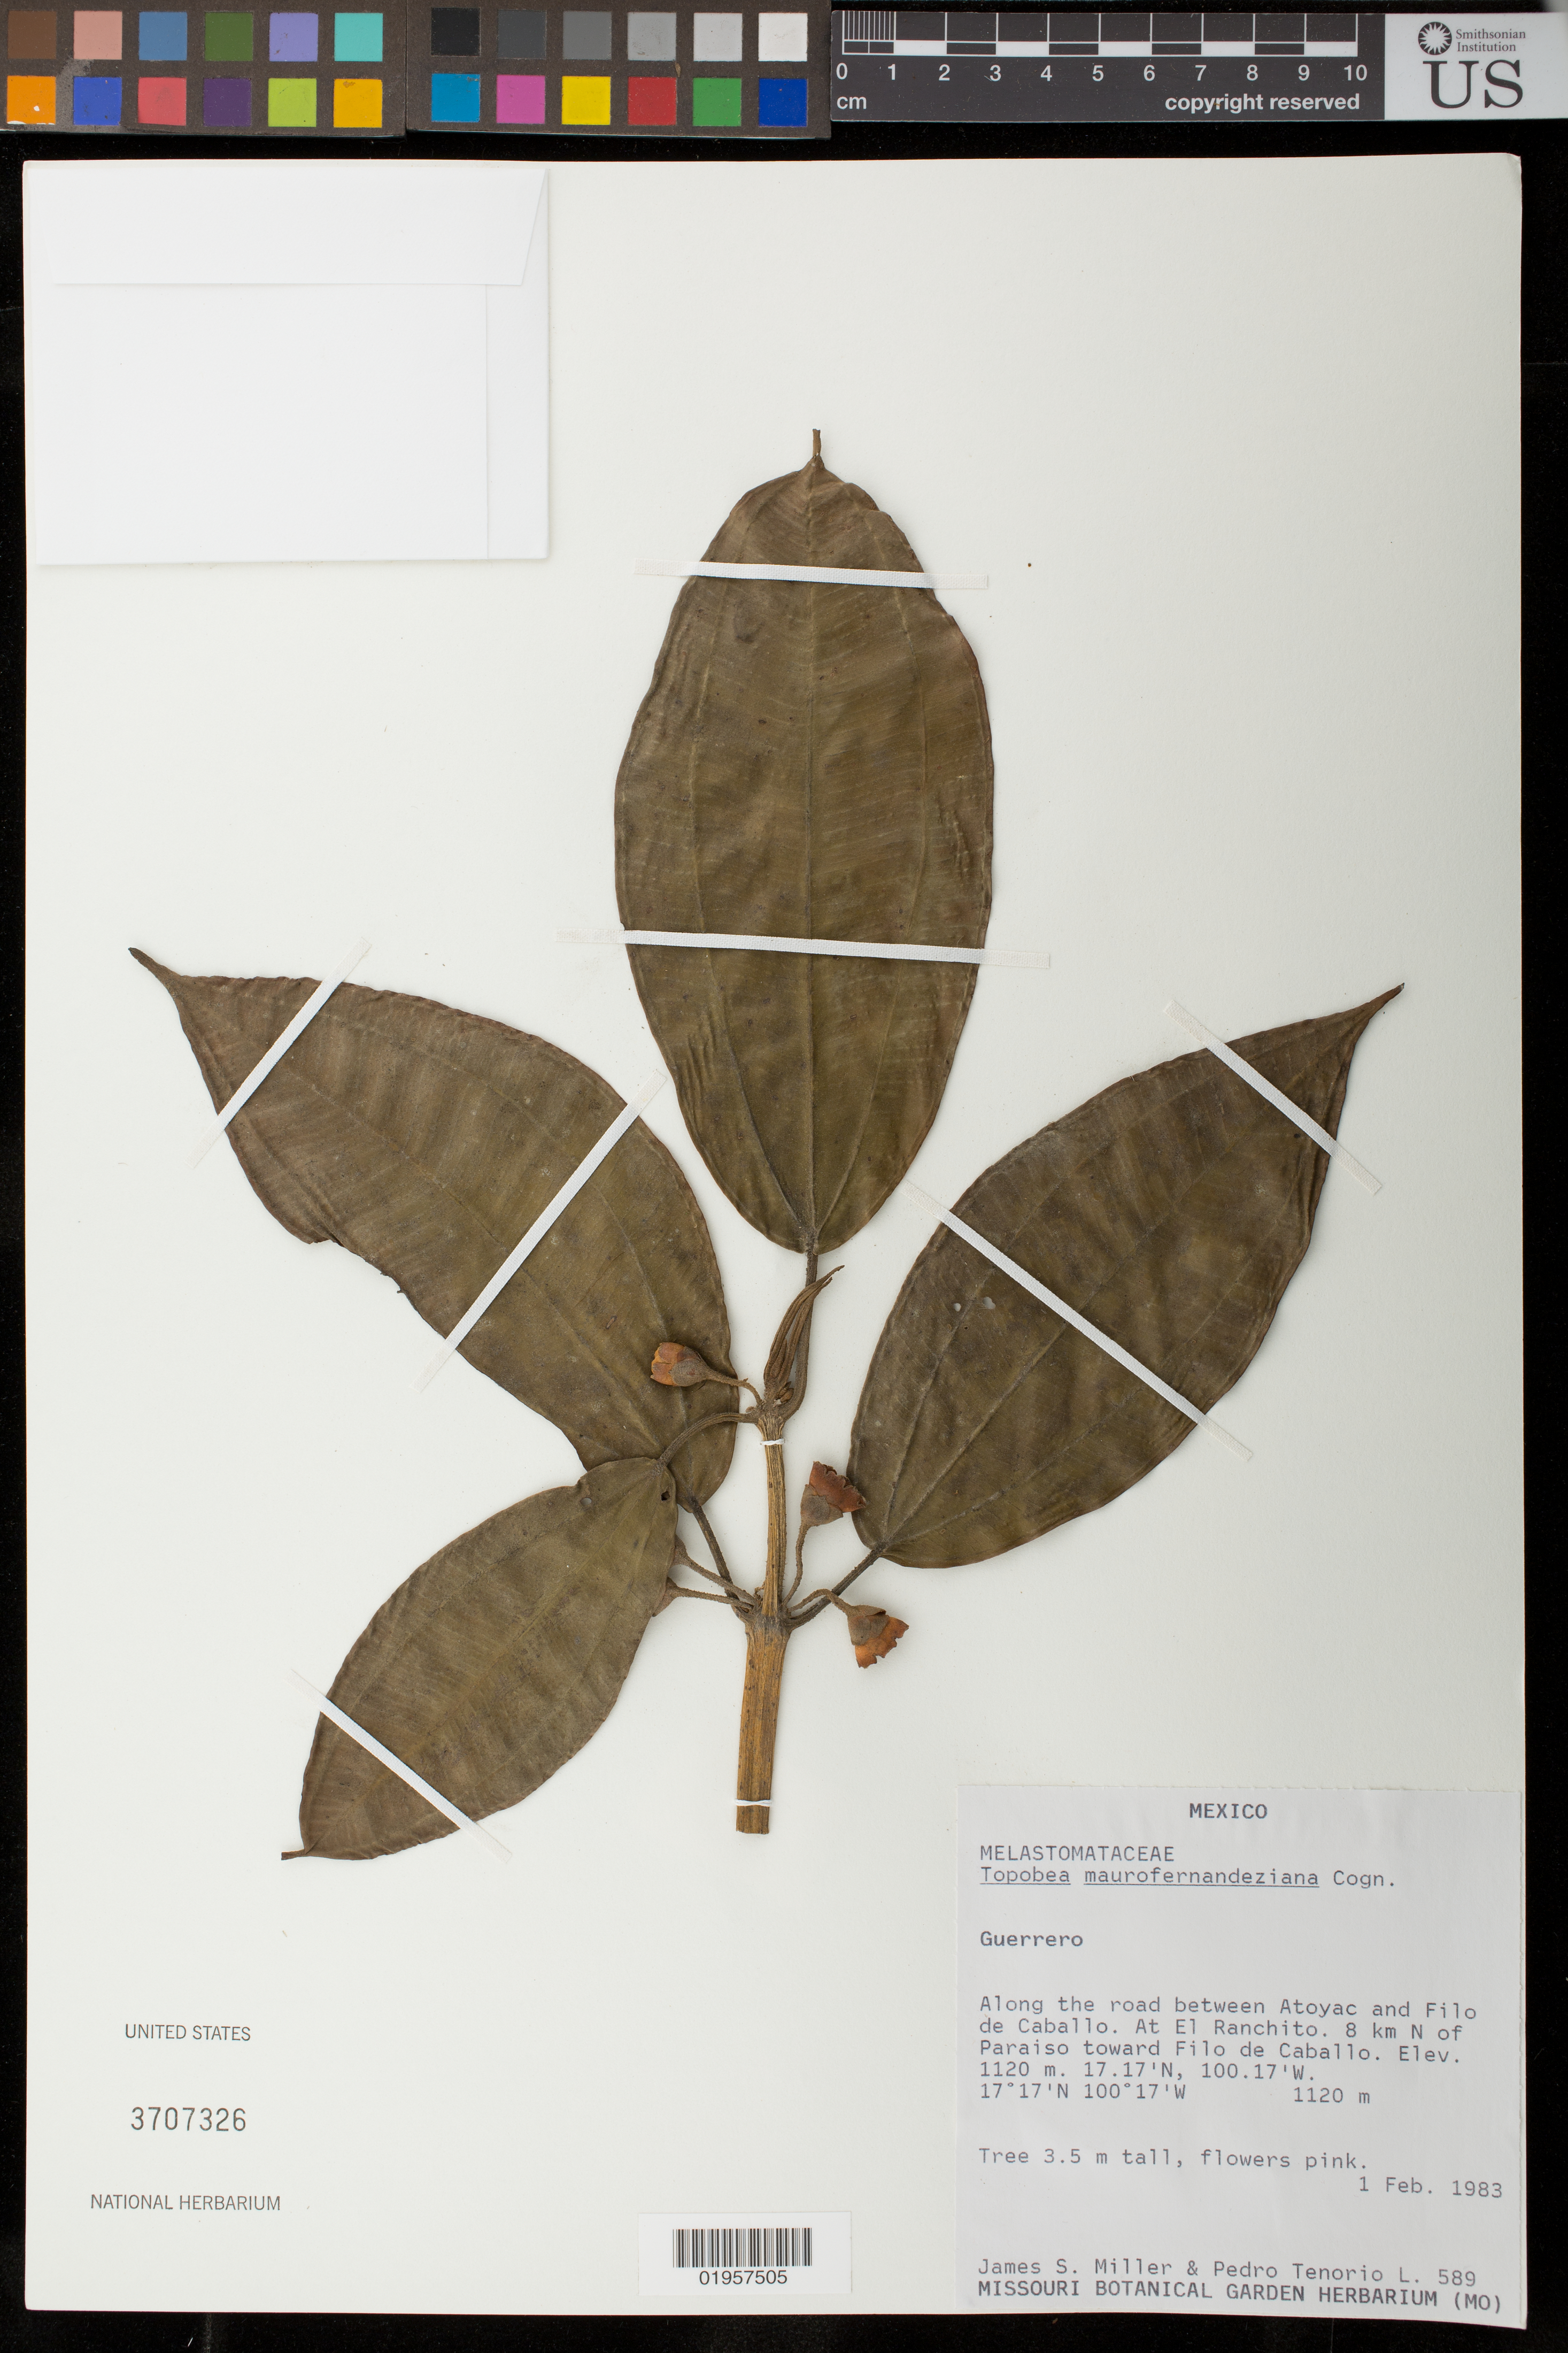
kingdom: Plantae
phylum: Tracheophyta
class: Magnoliopsida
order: Myrtales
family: Melastomataceae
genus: Topobea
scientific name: Topobea maurofernandeziana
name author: Cogn.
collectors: J. S. Miller & P. Tenorio L.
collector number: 589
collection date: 1983-02-01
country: Mexico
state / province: Guerrero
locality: Road between Atoyac and Filo de Caballo. At El Ranchito. 8 km N of Paraiso toward Filo de Caballo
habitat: Along road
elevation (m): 1120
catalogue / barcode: US 3707326